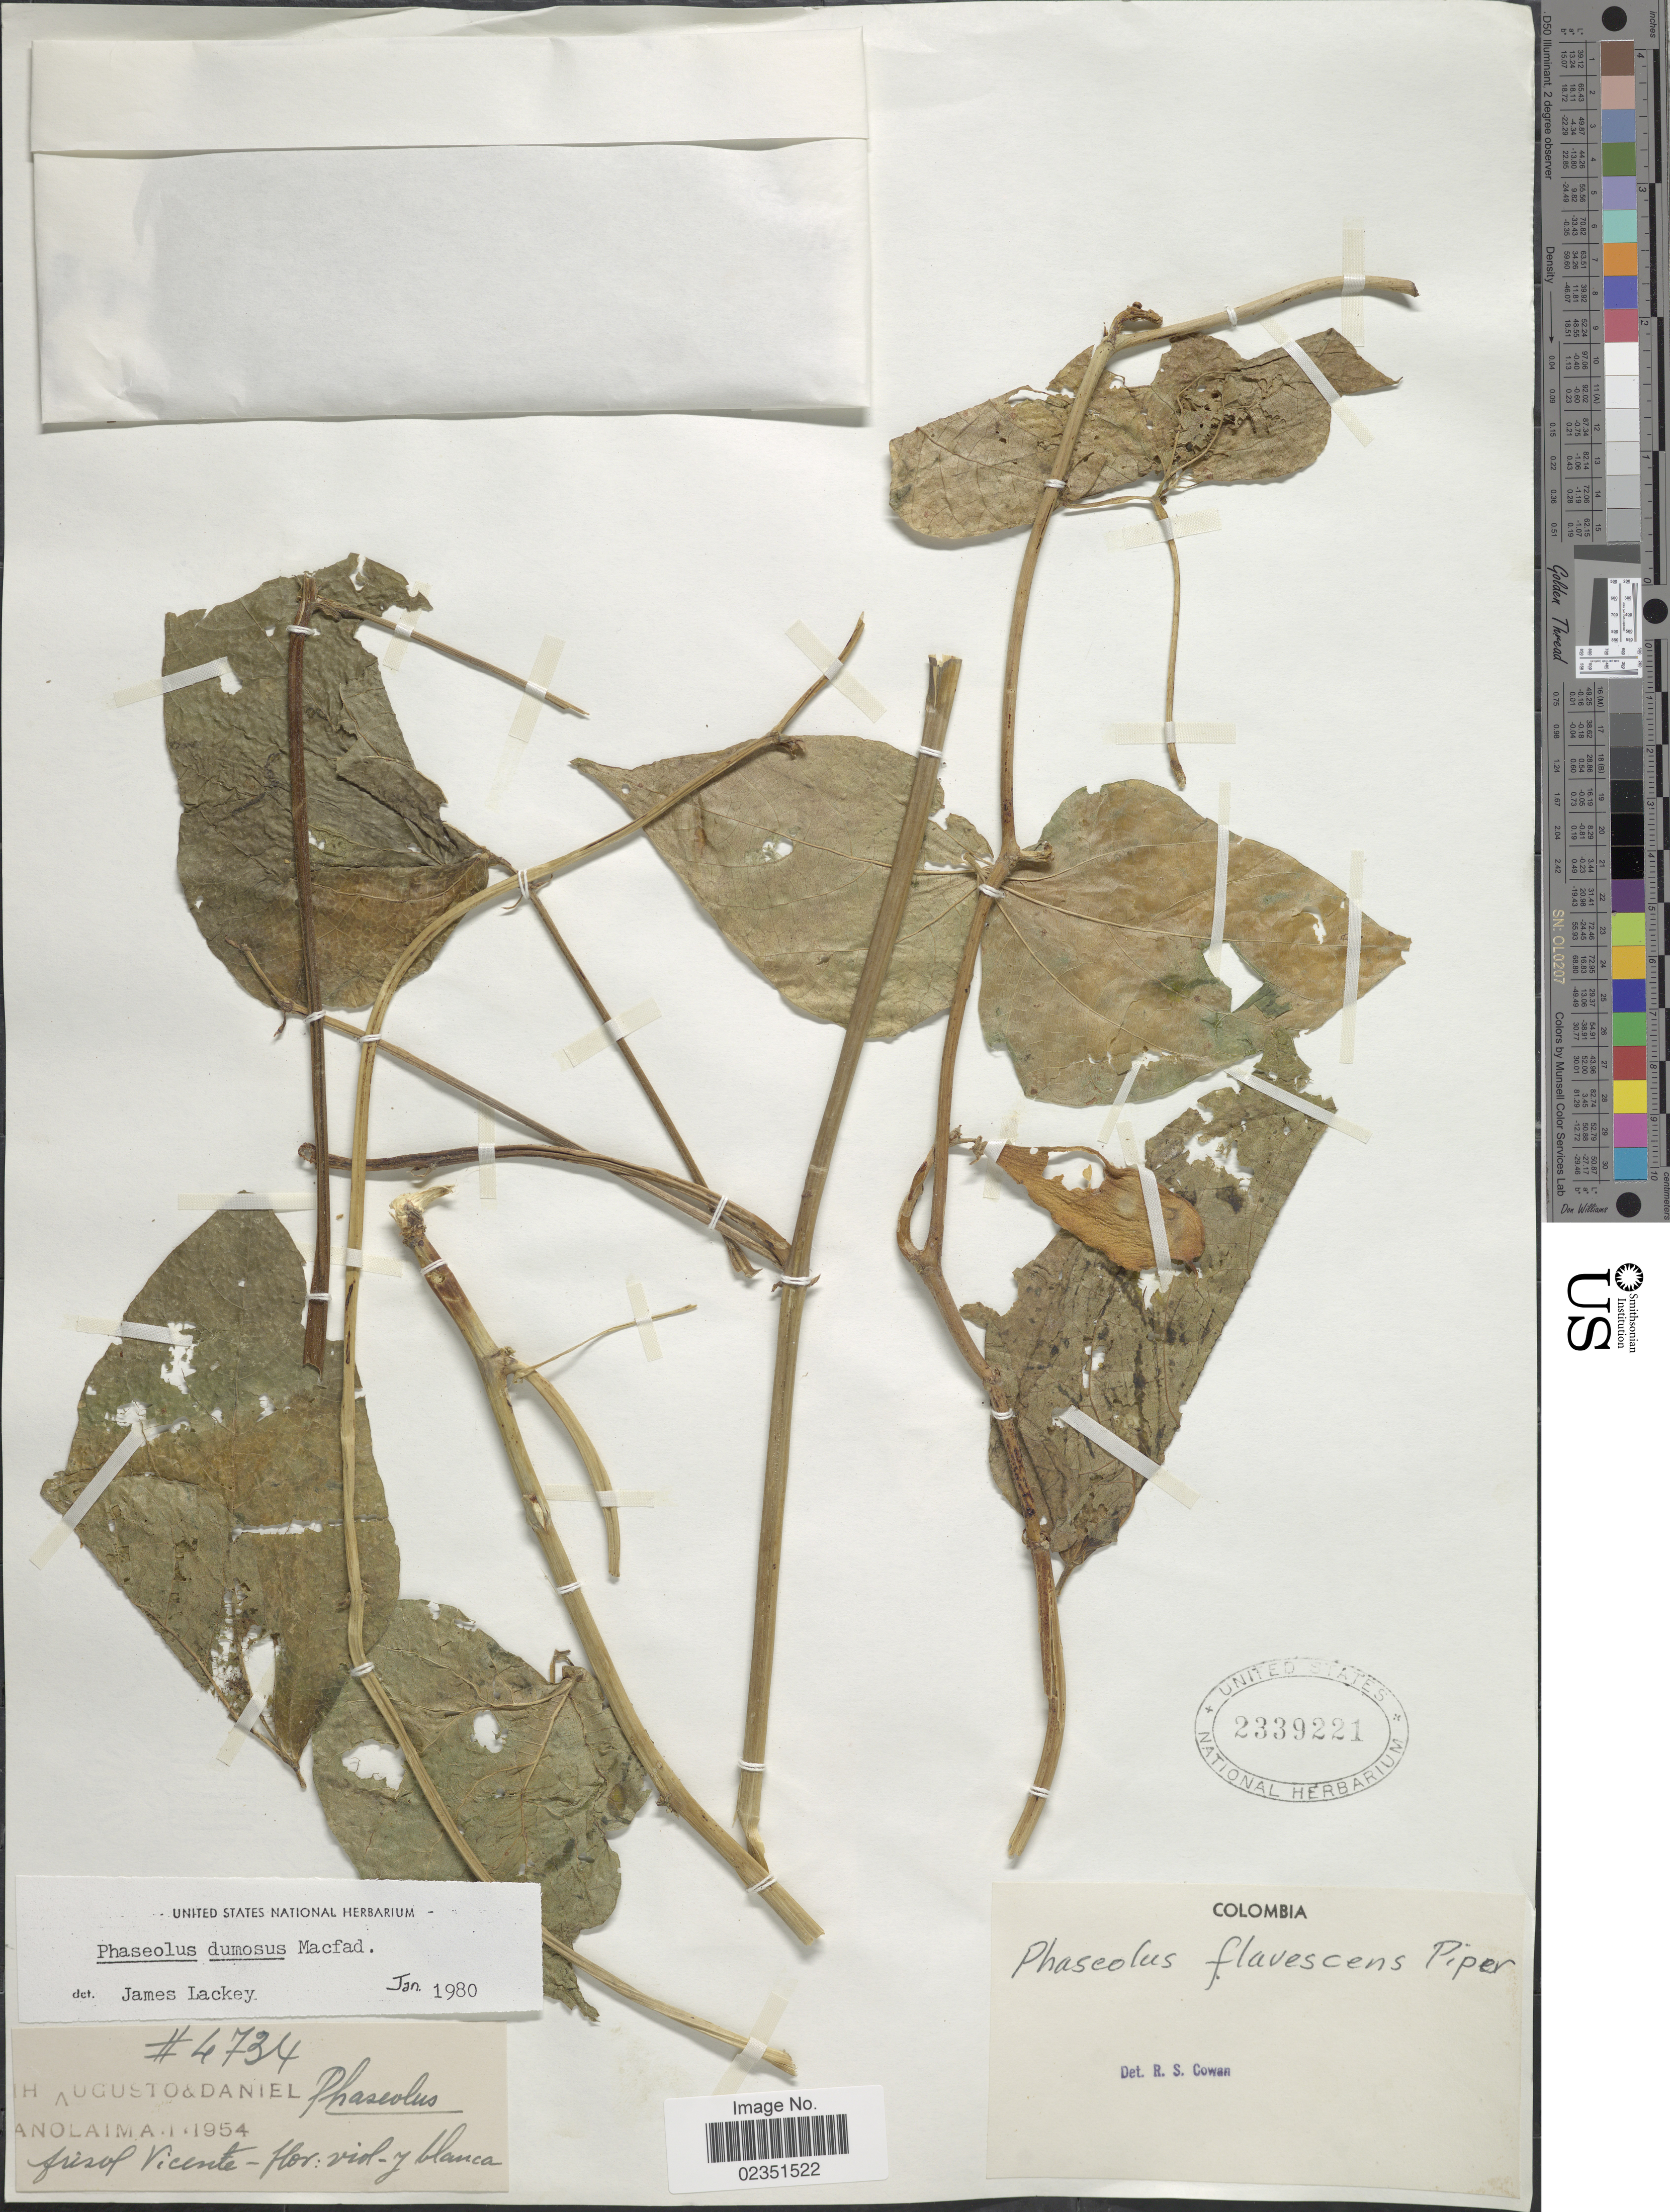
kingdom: Plantae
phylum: Tracheophyta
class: Magnoliopsida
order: Fabales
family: Fabaceae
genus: Phaseolus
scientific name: Phaseolus dumosus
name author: Macfad.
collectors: H. Augusto & -. Daniel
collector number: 4734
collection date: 1954-01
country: Colombia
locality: Anolaima, frisol Vicente [interpreted]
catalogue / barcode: US 2339221